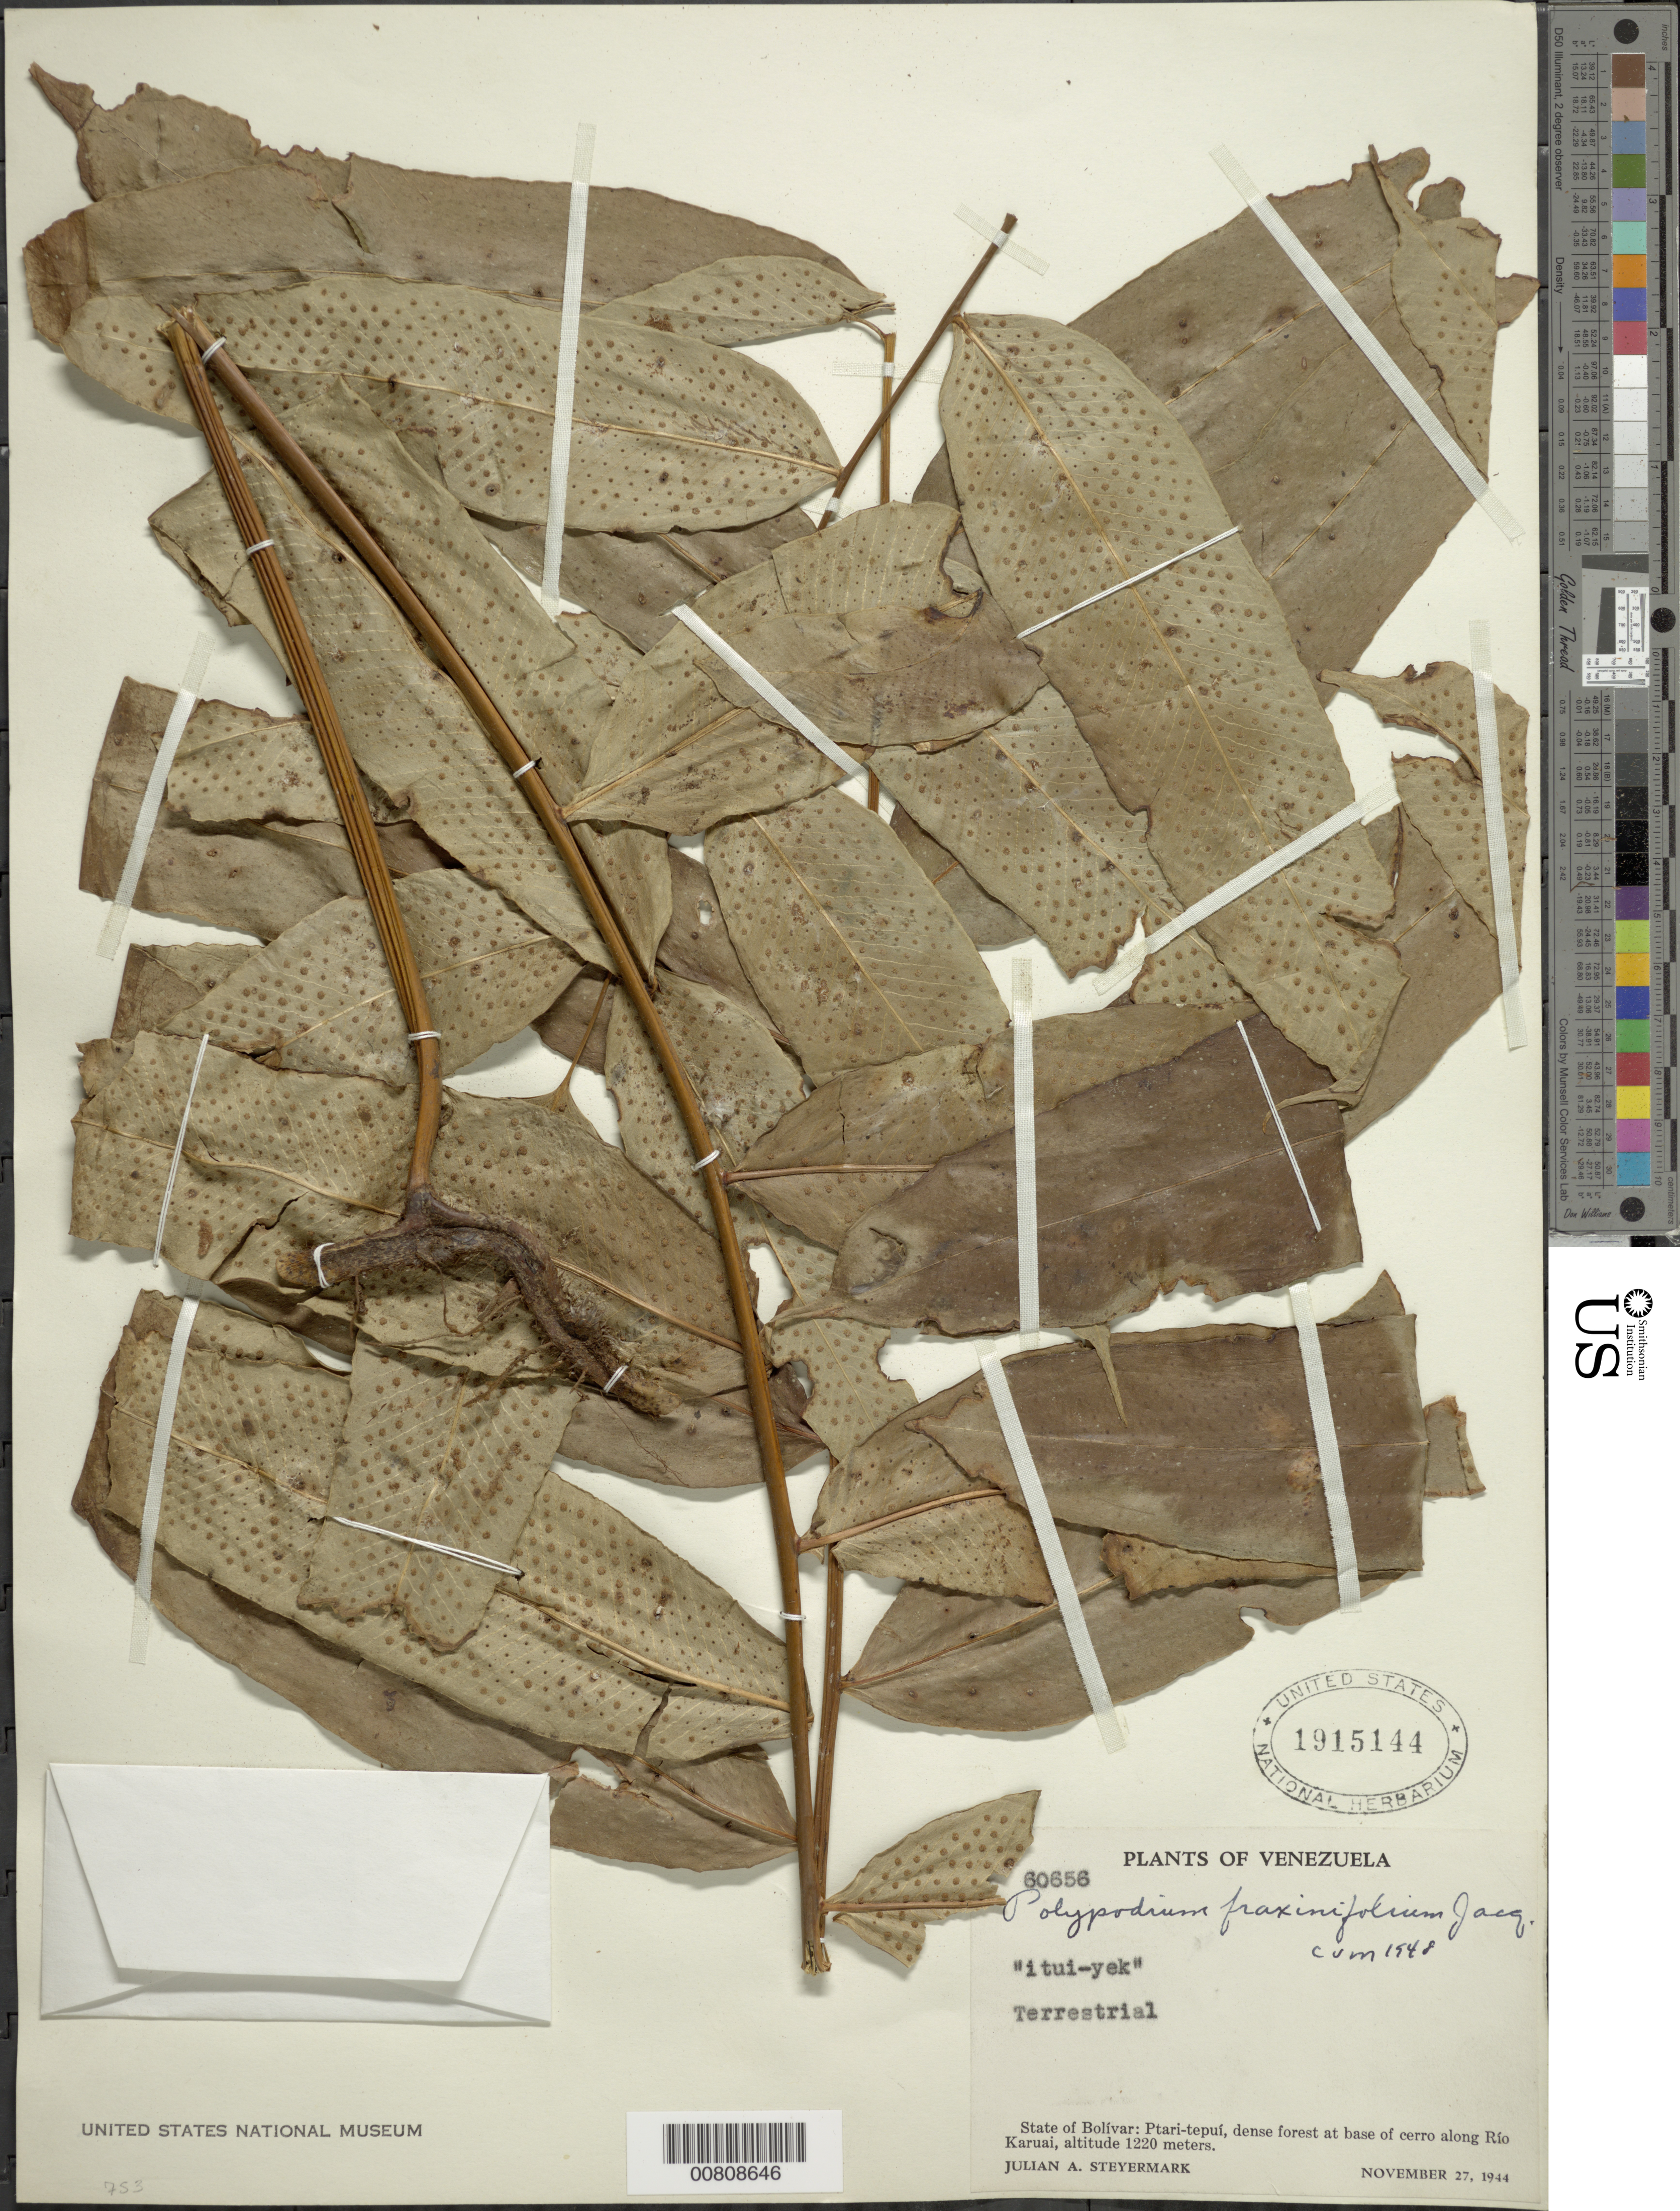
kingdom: Plantae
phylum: Tracheophyta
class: Polypodiopsida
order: Polypodiales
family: Polypodiaceae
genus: Serpocaulon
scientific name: Serpocaulon fraxinifolium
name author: (Jacq.) A.R. Sm.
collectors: J. Steyermark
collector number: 60656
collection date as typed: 27-Nov-44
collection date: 1944-11-27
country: Venezuela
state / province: Bolívar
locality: Ptari-tepuí, along Río Karuai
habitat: Dense forest at base of cerro along rio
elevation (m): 1220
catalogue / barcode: US 1915144